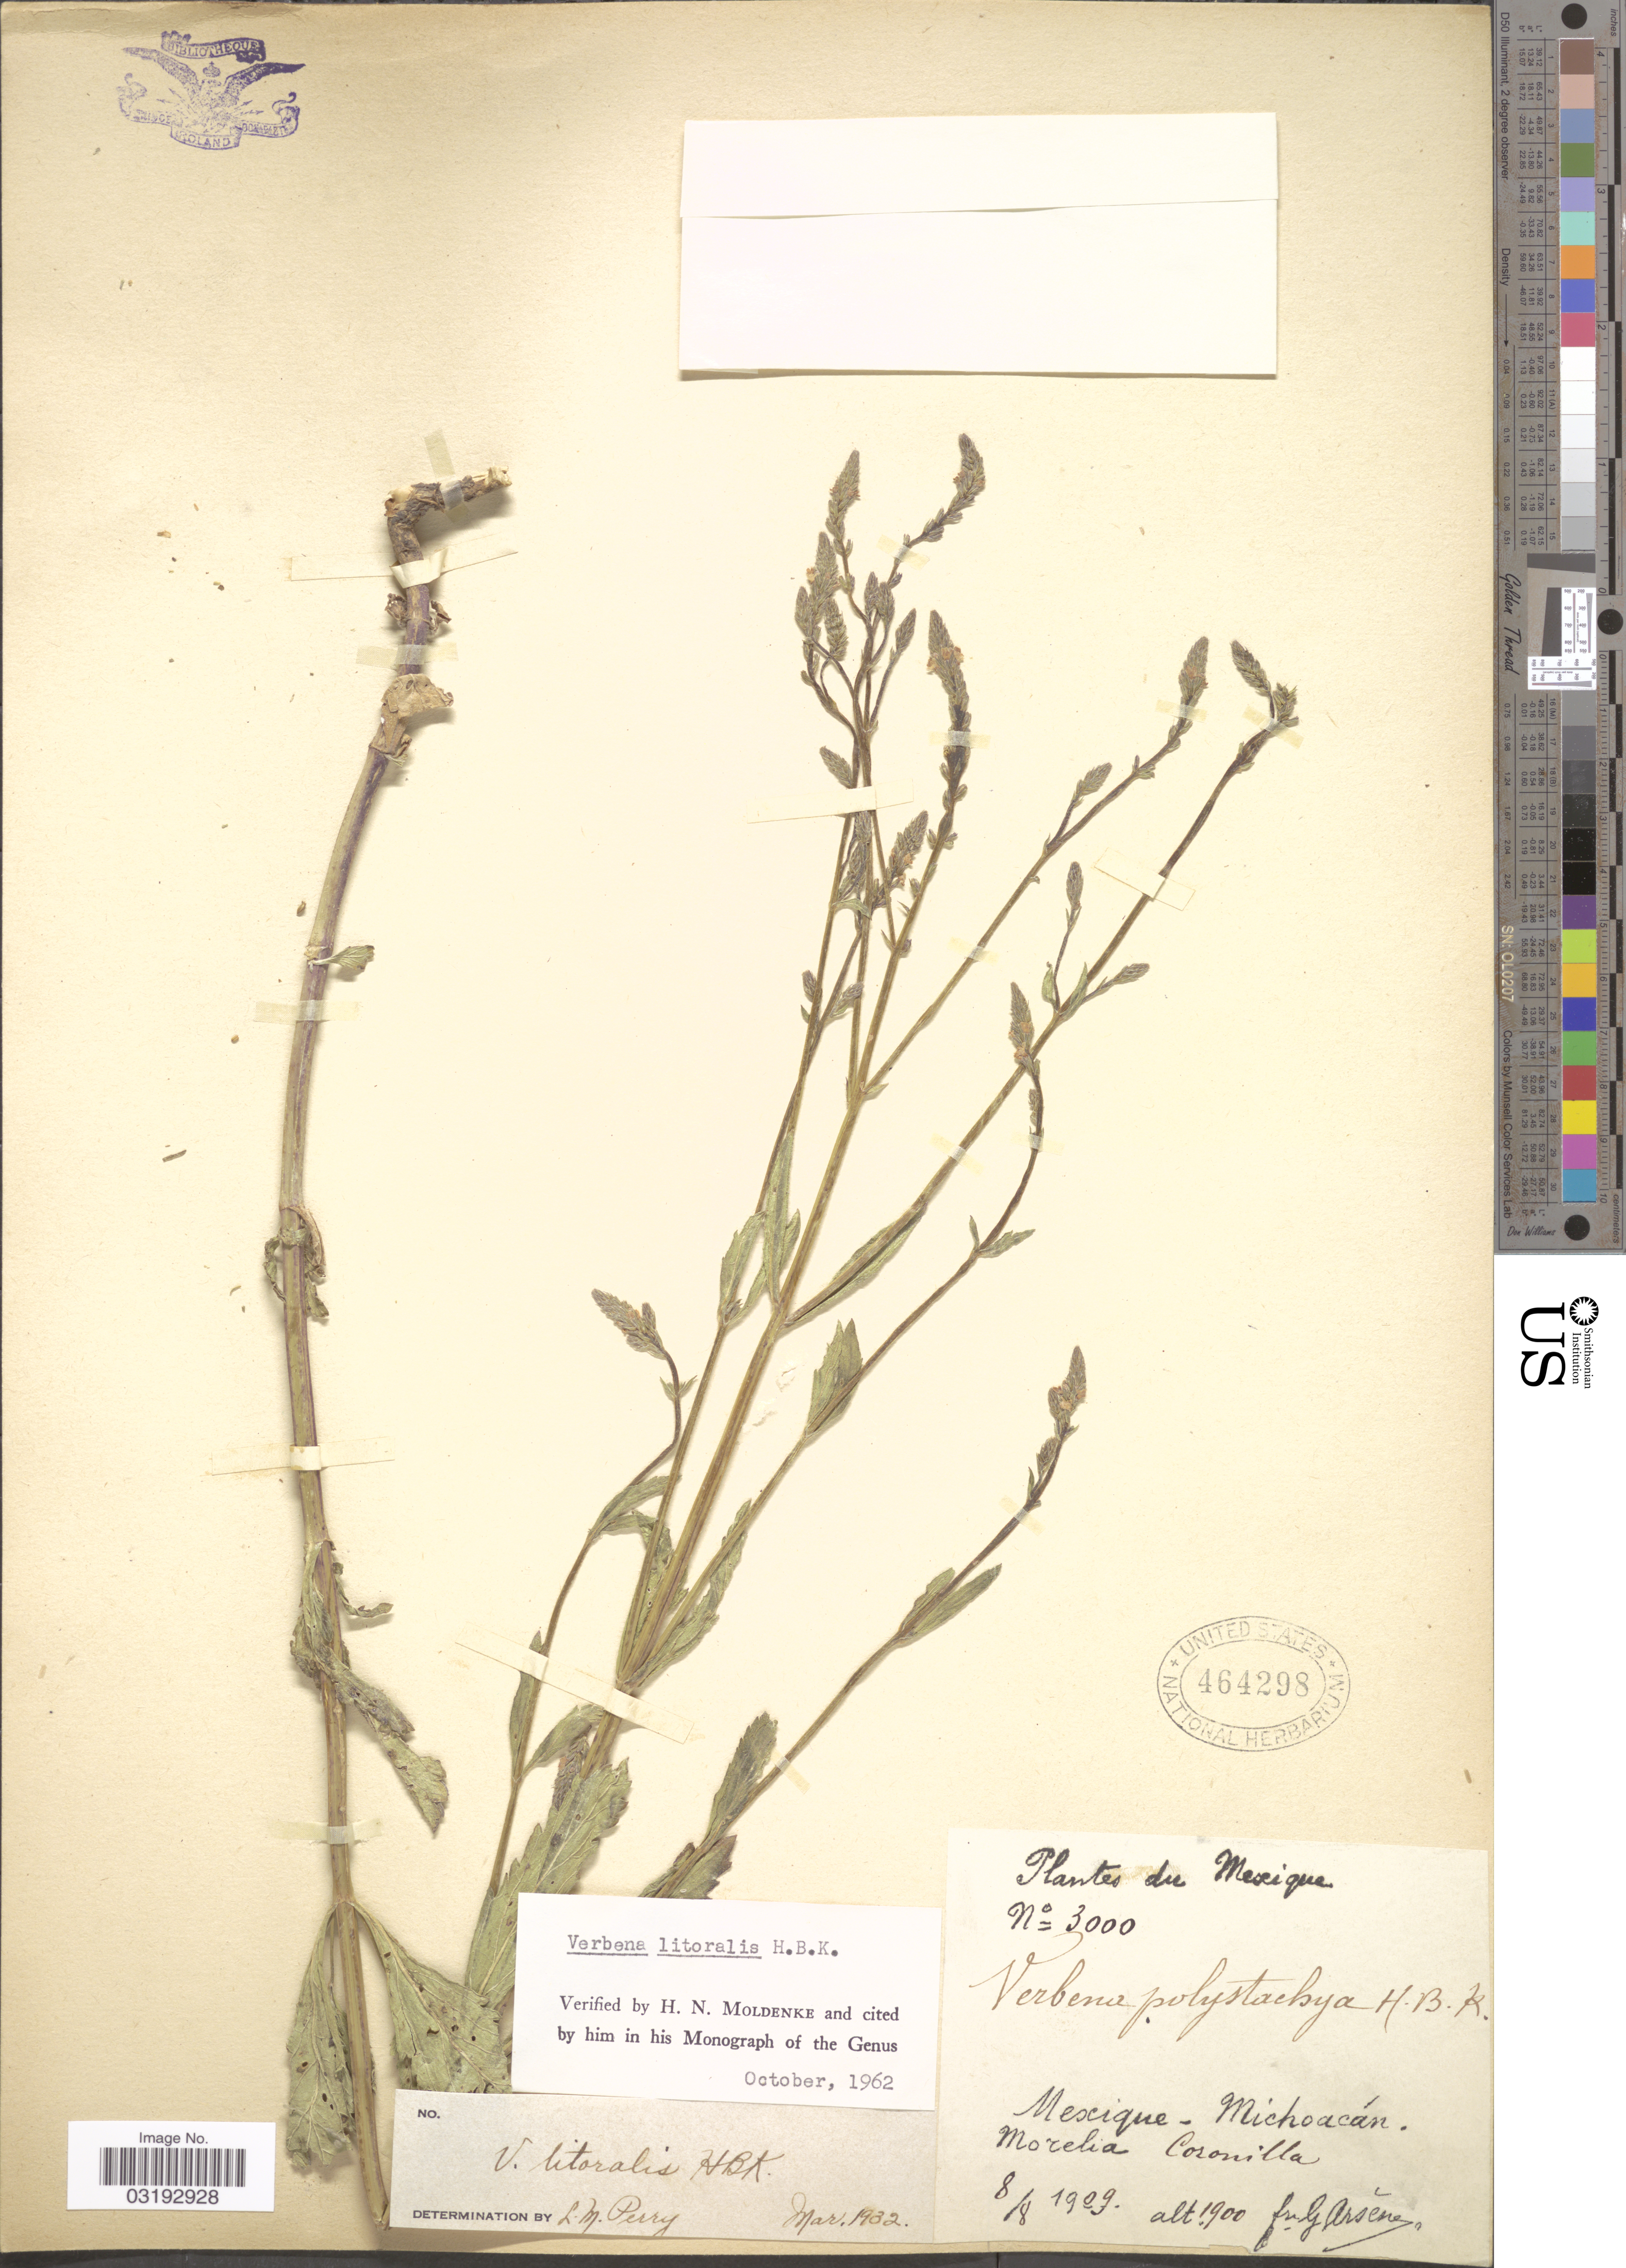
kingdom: Plantae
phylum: Tracheophyta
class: Magnoliopsida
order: Lamiales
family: Verbenaceae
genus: Verbena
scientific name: Verbena litoralis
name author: Kunth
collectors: Bro. G. Arsène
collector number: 3000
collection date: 1909-08-08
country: Mexico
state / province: Michoacán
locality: Morelia Coronilla.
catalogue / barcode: US 464298